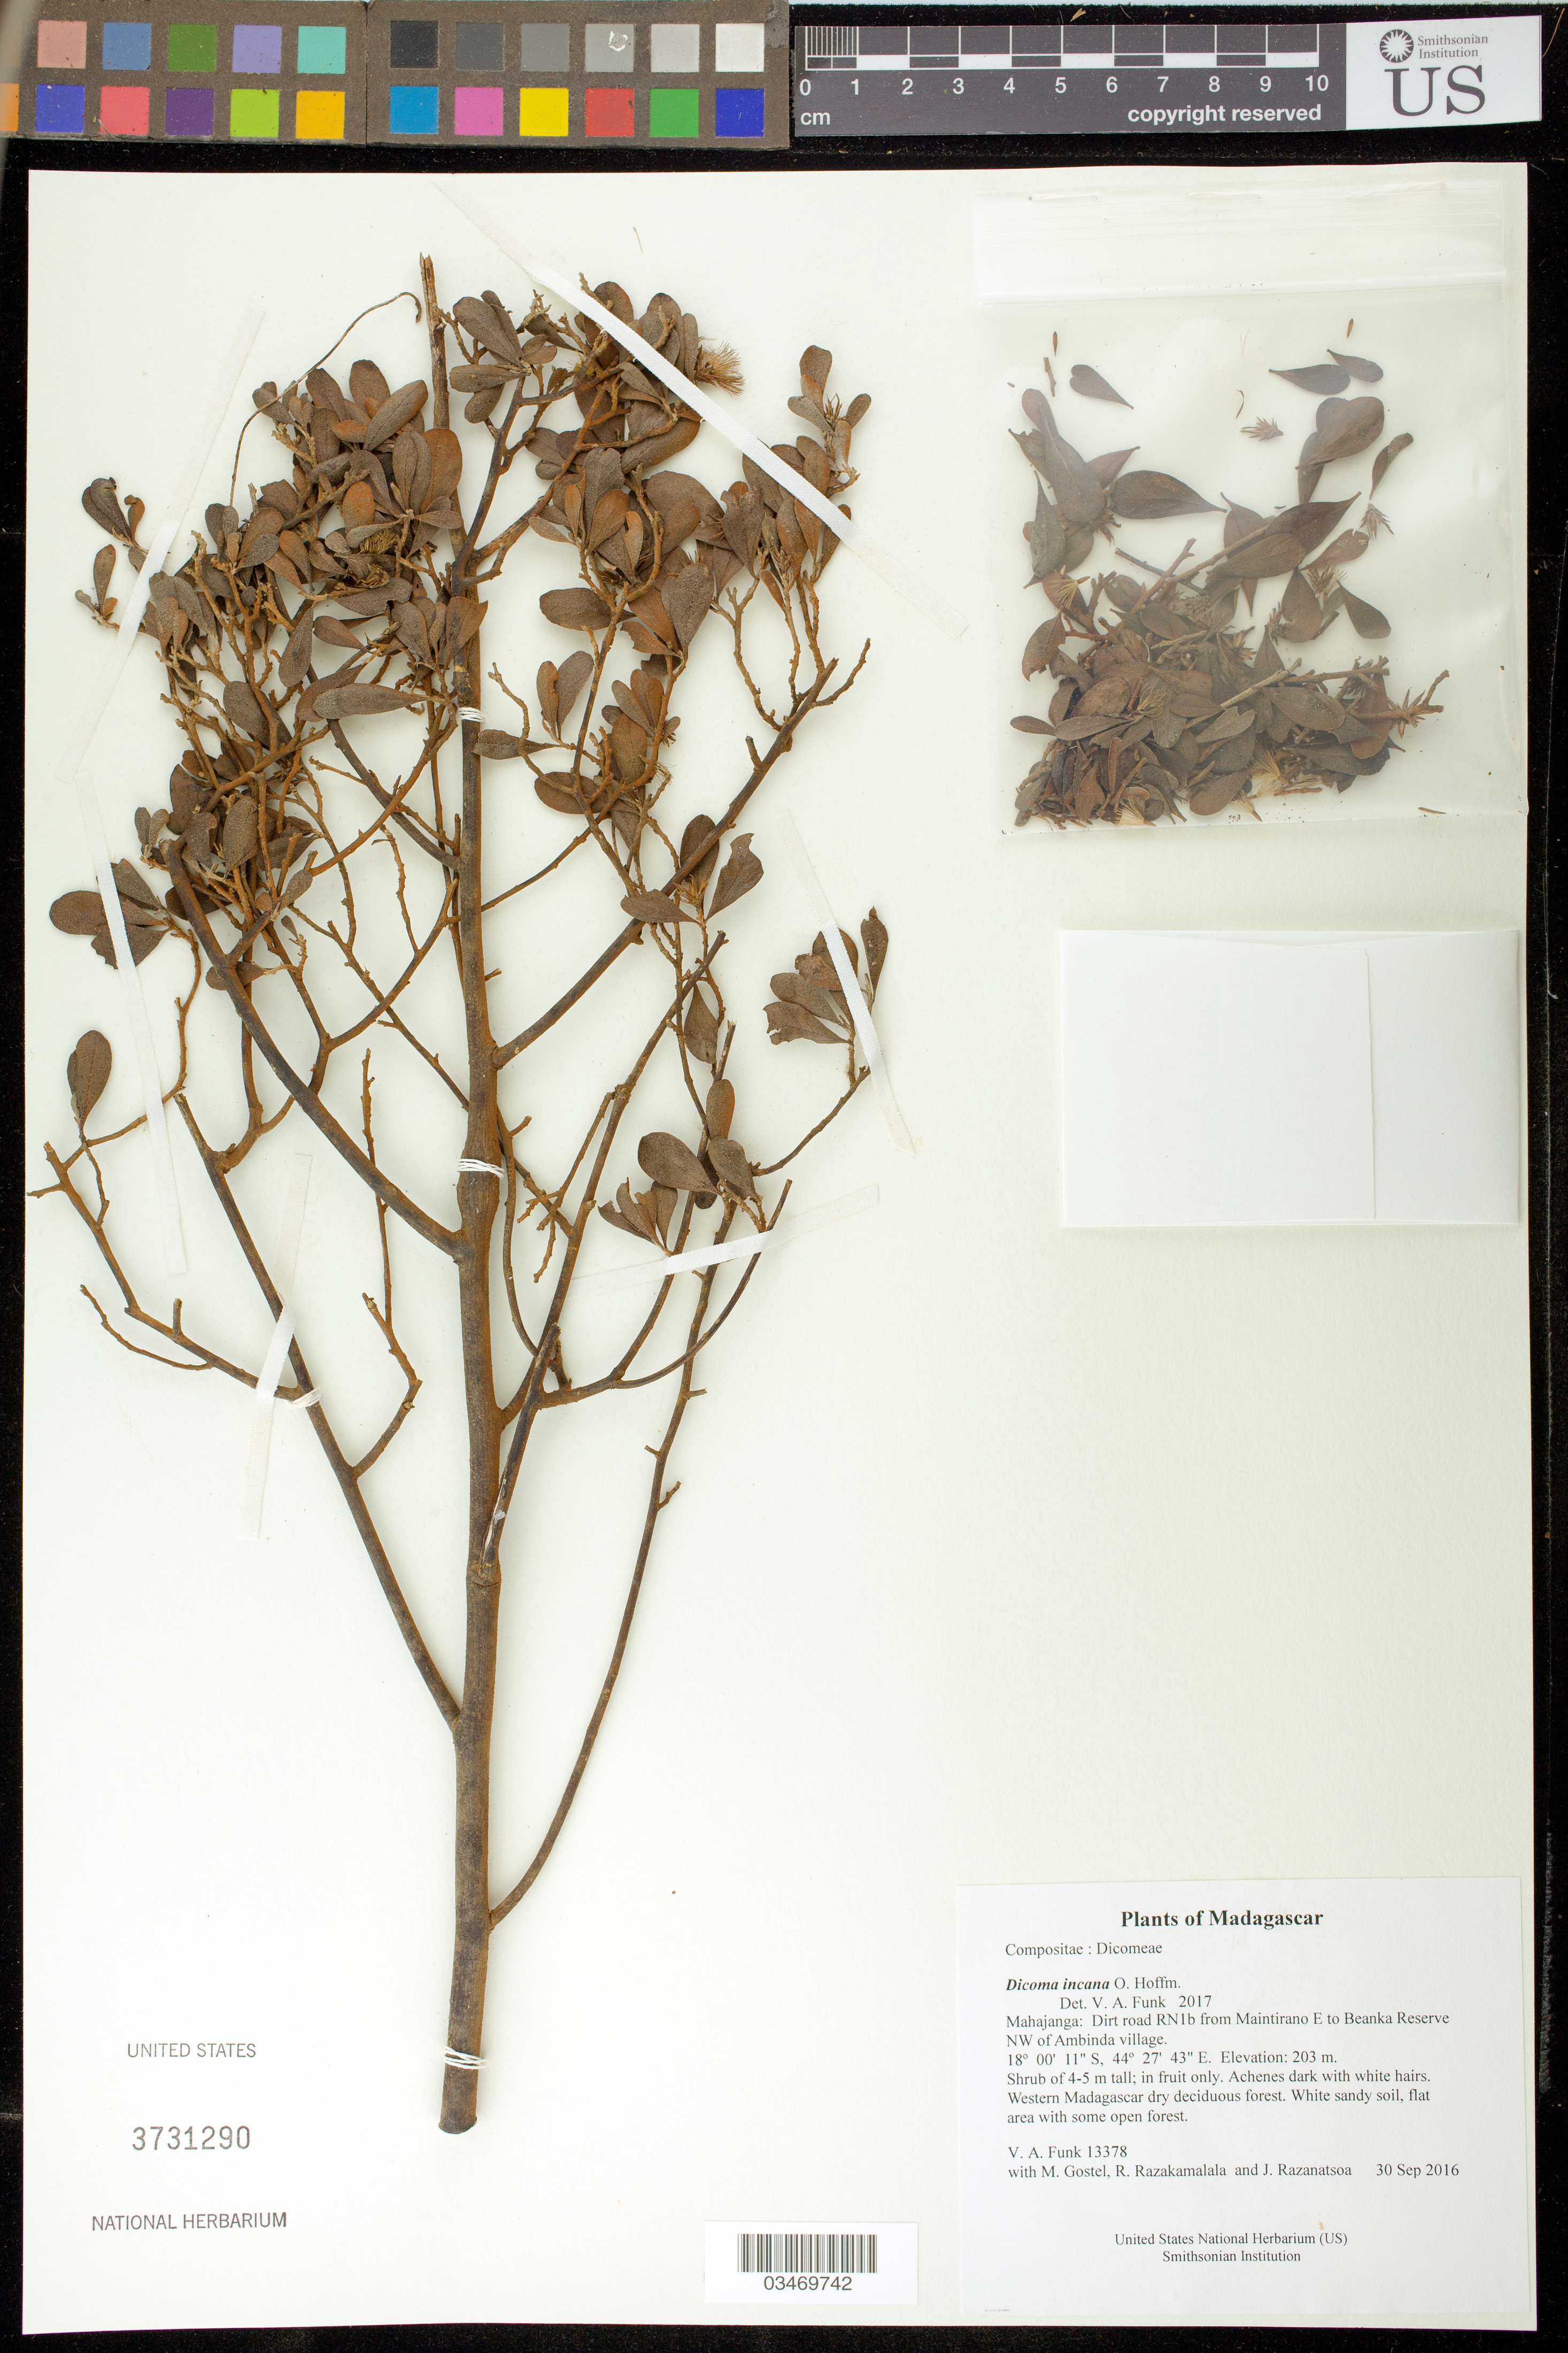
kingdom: Plantae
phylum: Tracheophyta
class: Magnoliopsida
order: Asterales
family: Asteraceae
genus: Dicoma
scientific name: Dicoma incana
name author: O. Hoffm.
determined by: Funk, Vicki A., (BOT), Smithsonian Institution - National Museum of Natural History (UNITED STATES)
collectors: M. R. Gostel, R. Razakamalala & J. Razanatsoa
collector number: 13378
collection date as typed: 30 Sep 2016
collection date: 2016-09-30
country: Madagascar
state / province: Melaky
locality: Dirt road RN1b from Maintirano E to Beanka Reserve NW of Ambinda village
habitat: Western Madagascar dry deciduous forest. White sandy soil, flat area with some open forest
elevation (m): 203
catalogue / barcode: US 3731290